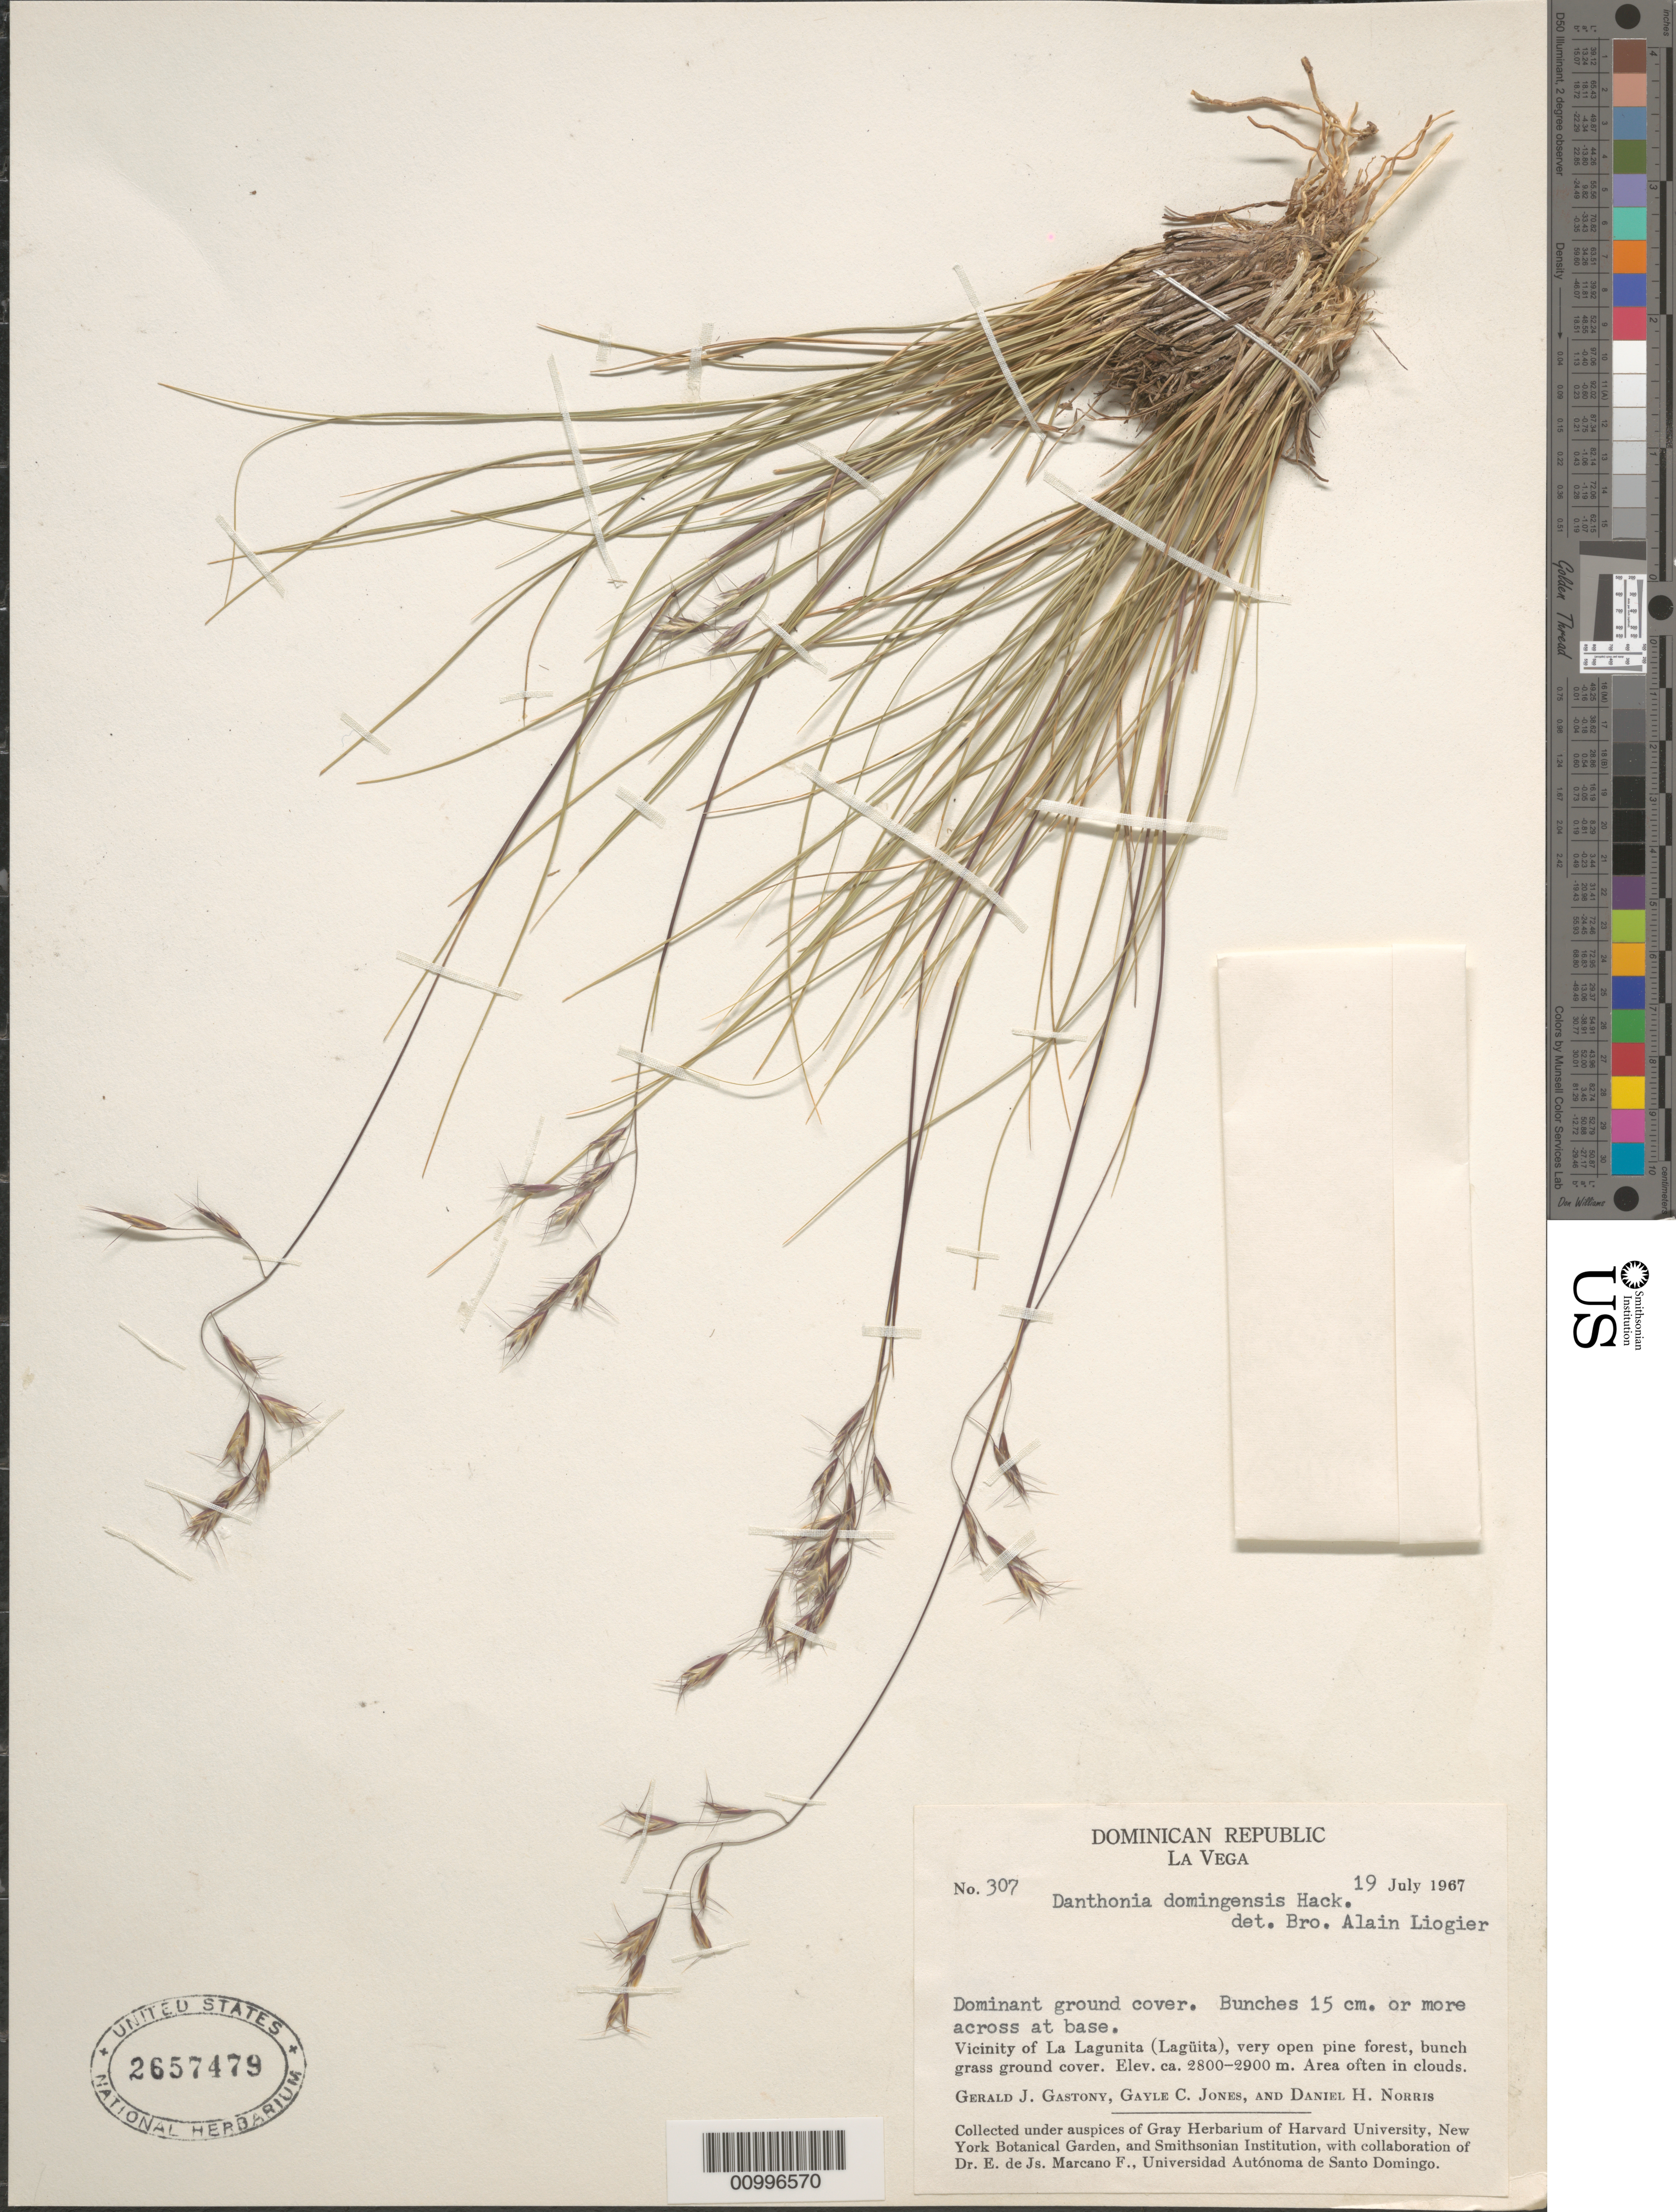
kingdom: Plantae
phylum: Tracheophyta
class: Liliopsida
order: Poales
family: Poaceae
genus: Danthonia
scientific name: Danthonia domingensis subsp. domingensis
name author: Hack. & Pilg.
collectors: G. Gastony, G. C. Jones & D. H. Norris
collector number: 307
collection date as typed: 19 Jul 1967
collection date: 1967-07-19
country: Dominican Republic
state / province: La Vega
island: Hispaniola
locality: Vicinity of La Lagunita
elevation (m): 2800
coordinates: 0 N, 0 E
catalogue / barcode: US 2657479